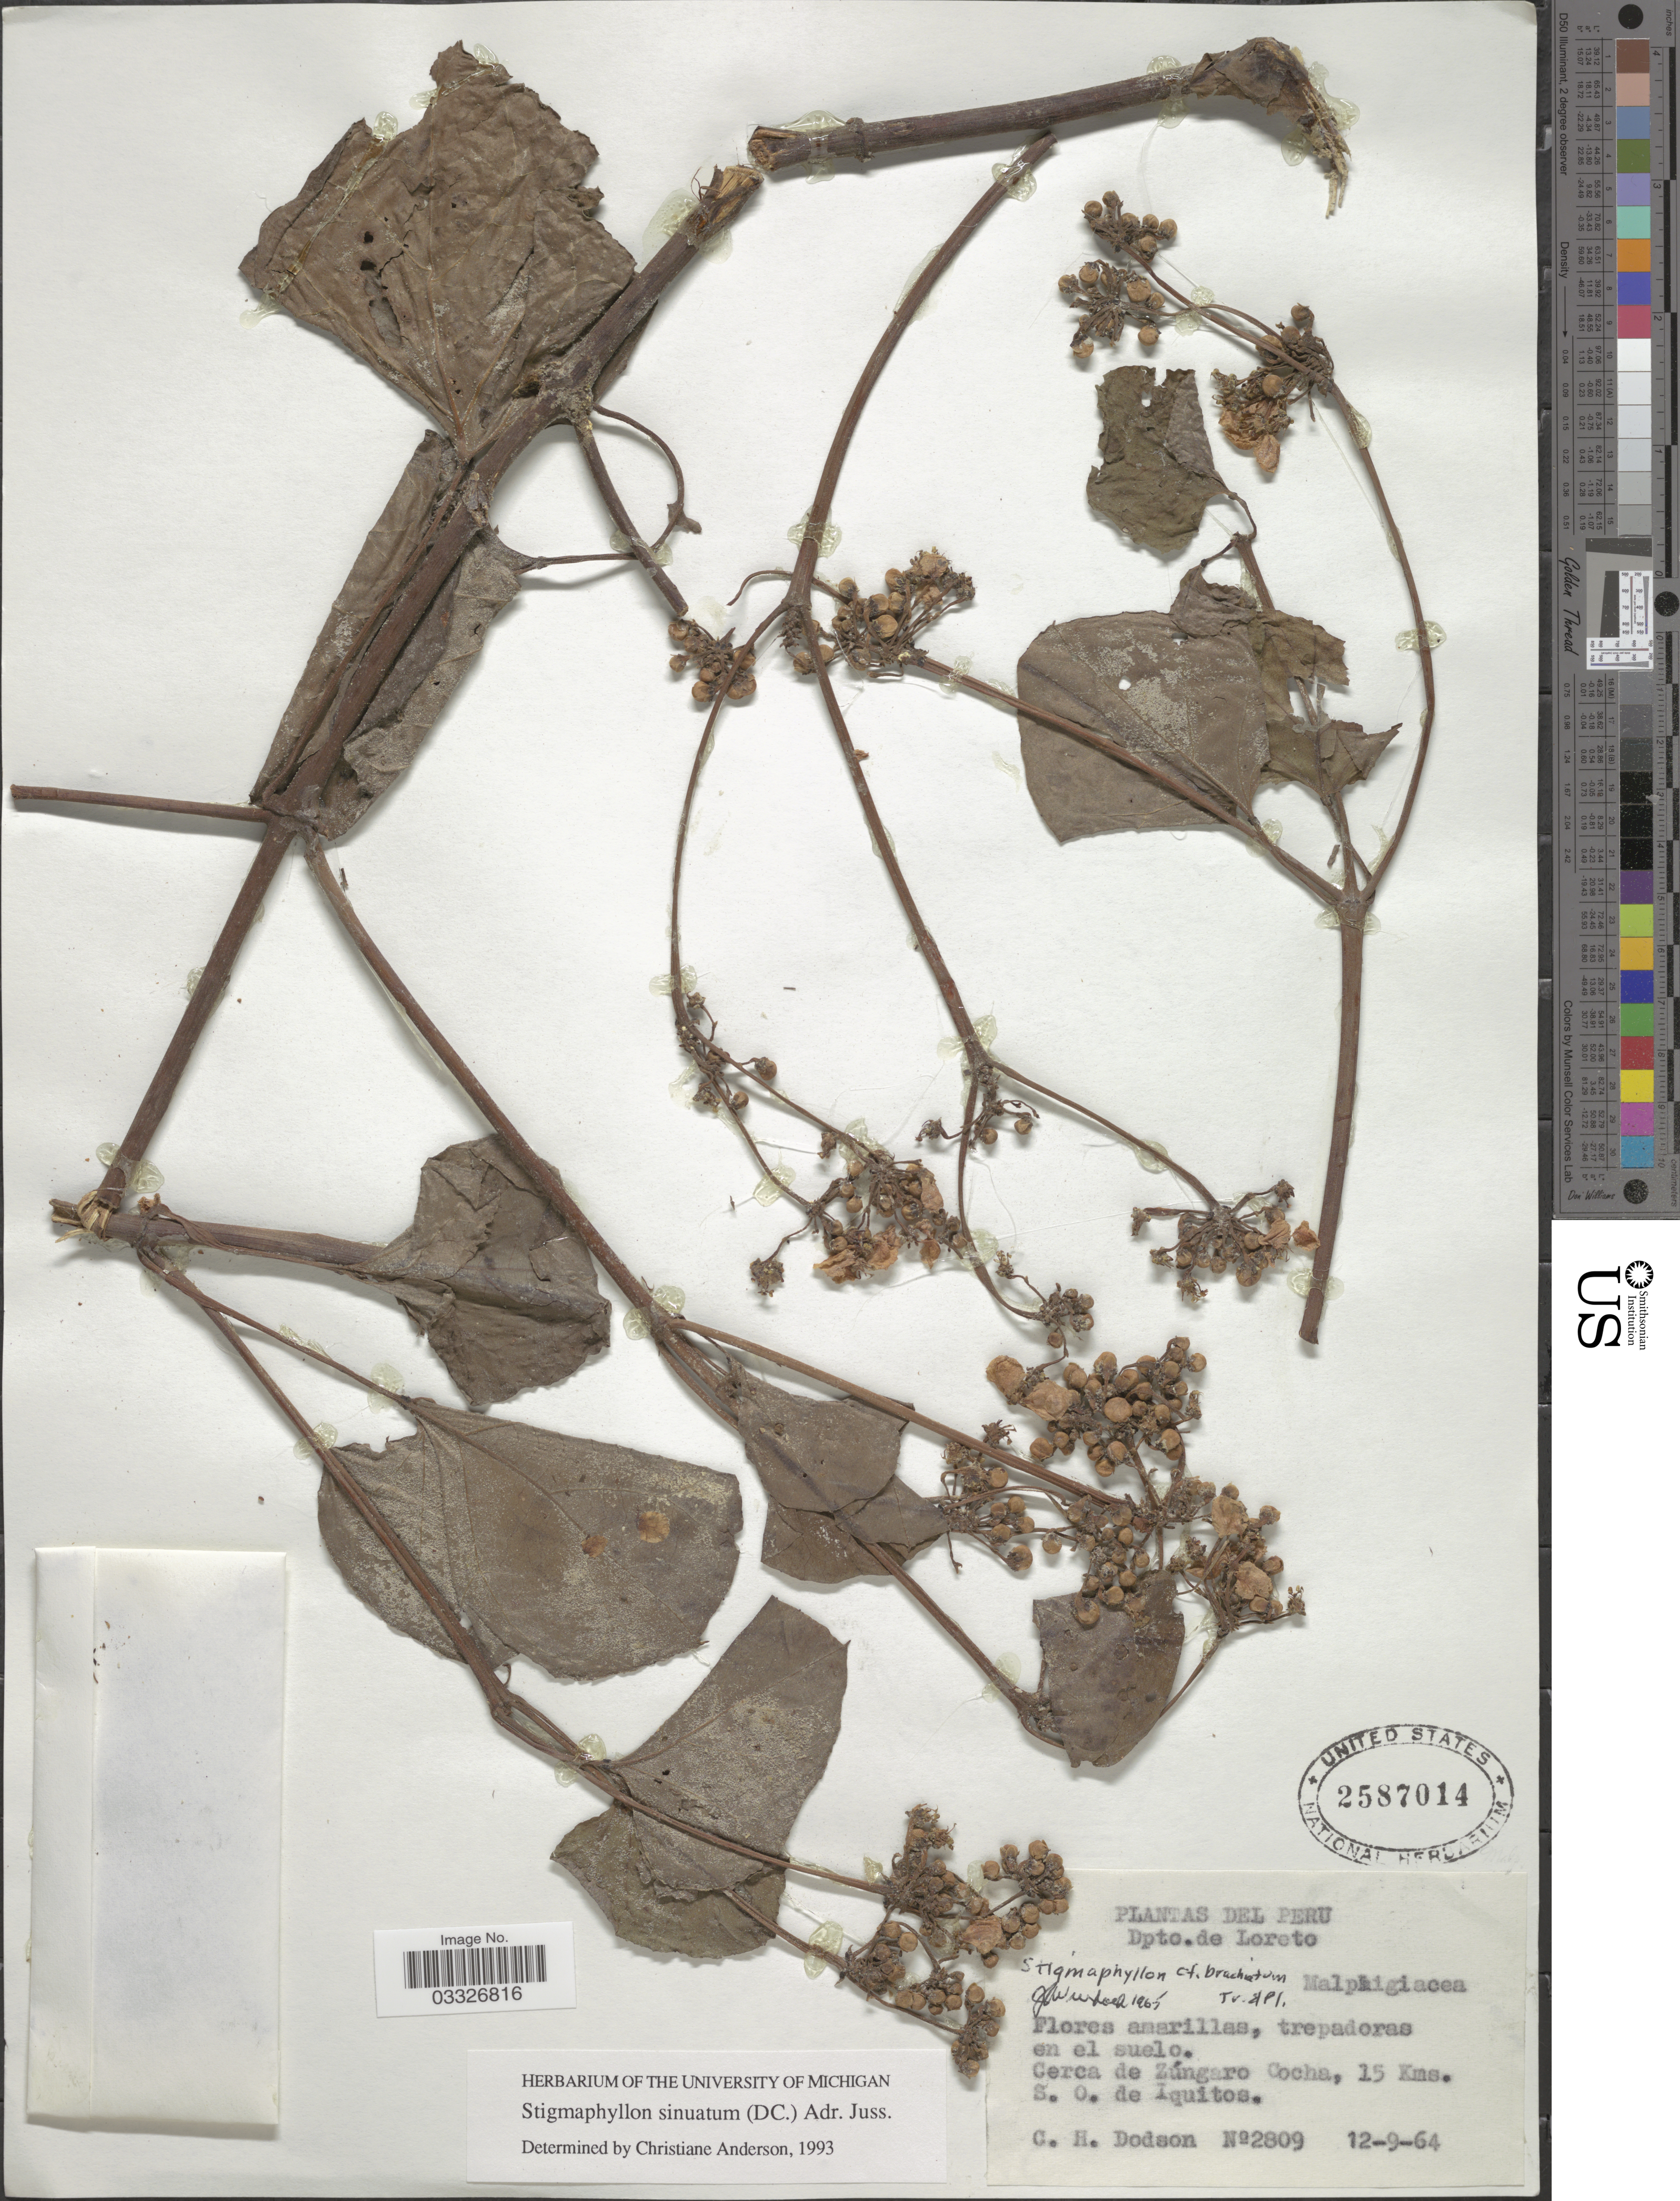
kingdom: Plantae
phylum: Tracheophyta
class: Magnoliopsida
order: Malpighiales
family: Malpighiaceae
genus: Stigmaphyllon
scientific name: Stigmaphyllon sinuatum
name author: (DC.) A. Juss.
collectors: C. H. Dodson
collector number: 2809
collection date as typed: Transcribed d/m/y: 12/9/64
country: Peru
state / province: Loreto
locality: Dpto. de Loreto. Cerca de Zúngaro Cocha, 15 Kms. S. O. de Iquitos.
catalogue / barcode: US 2587014